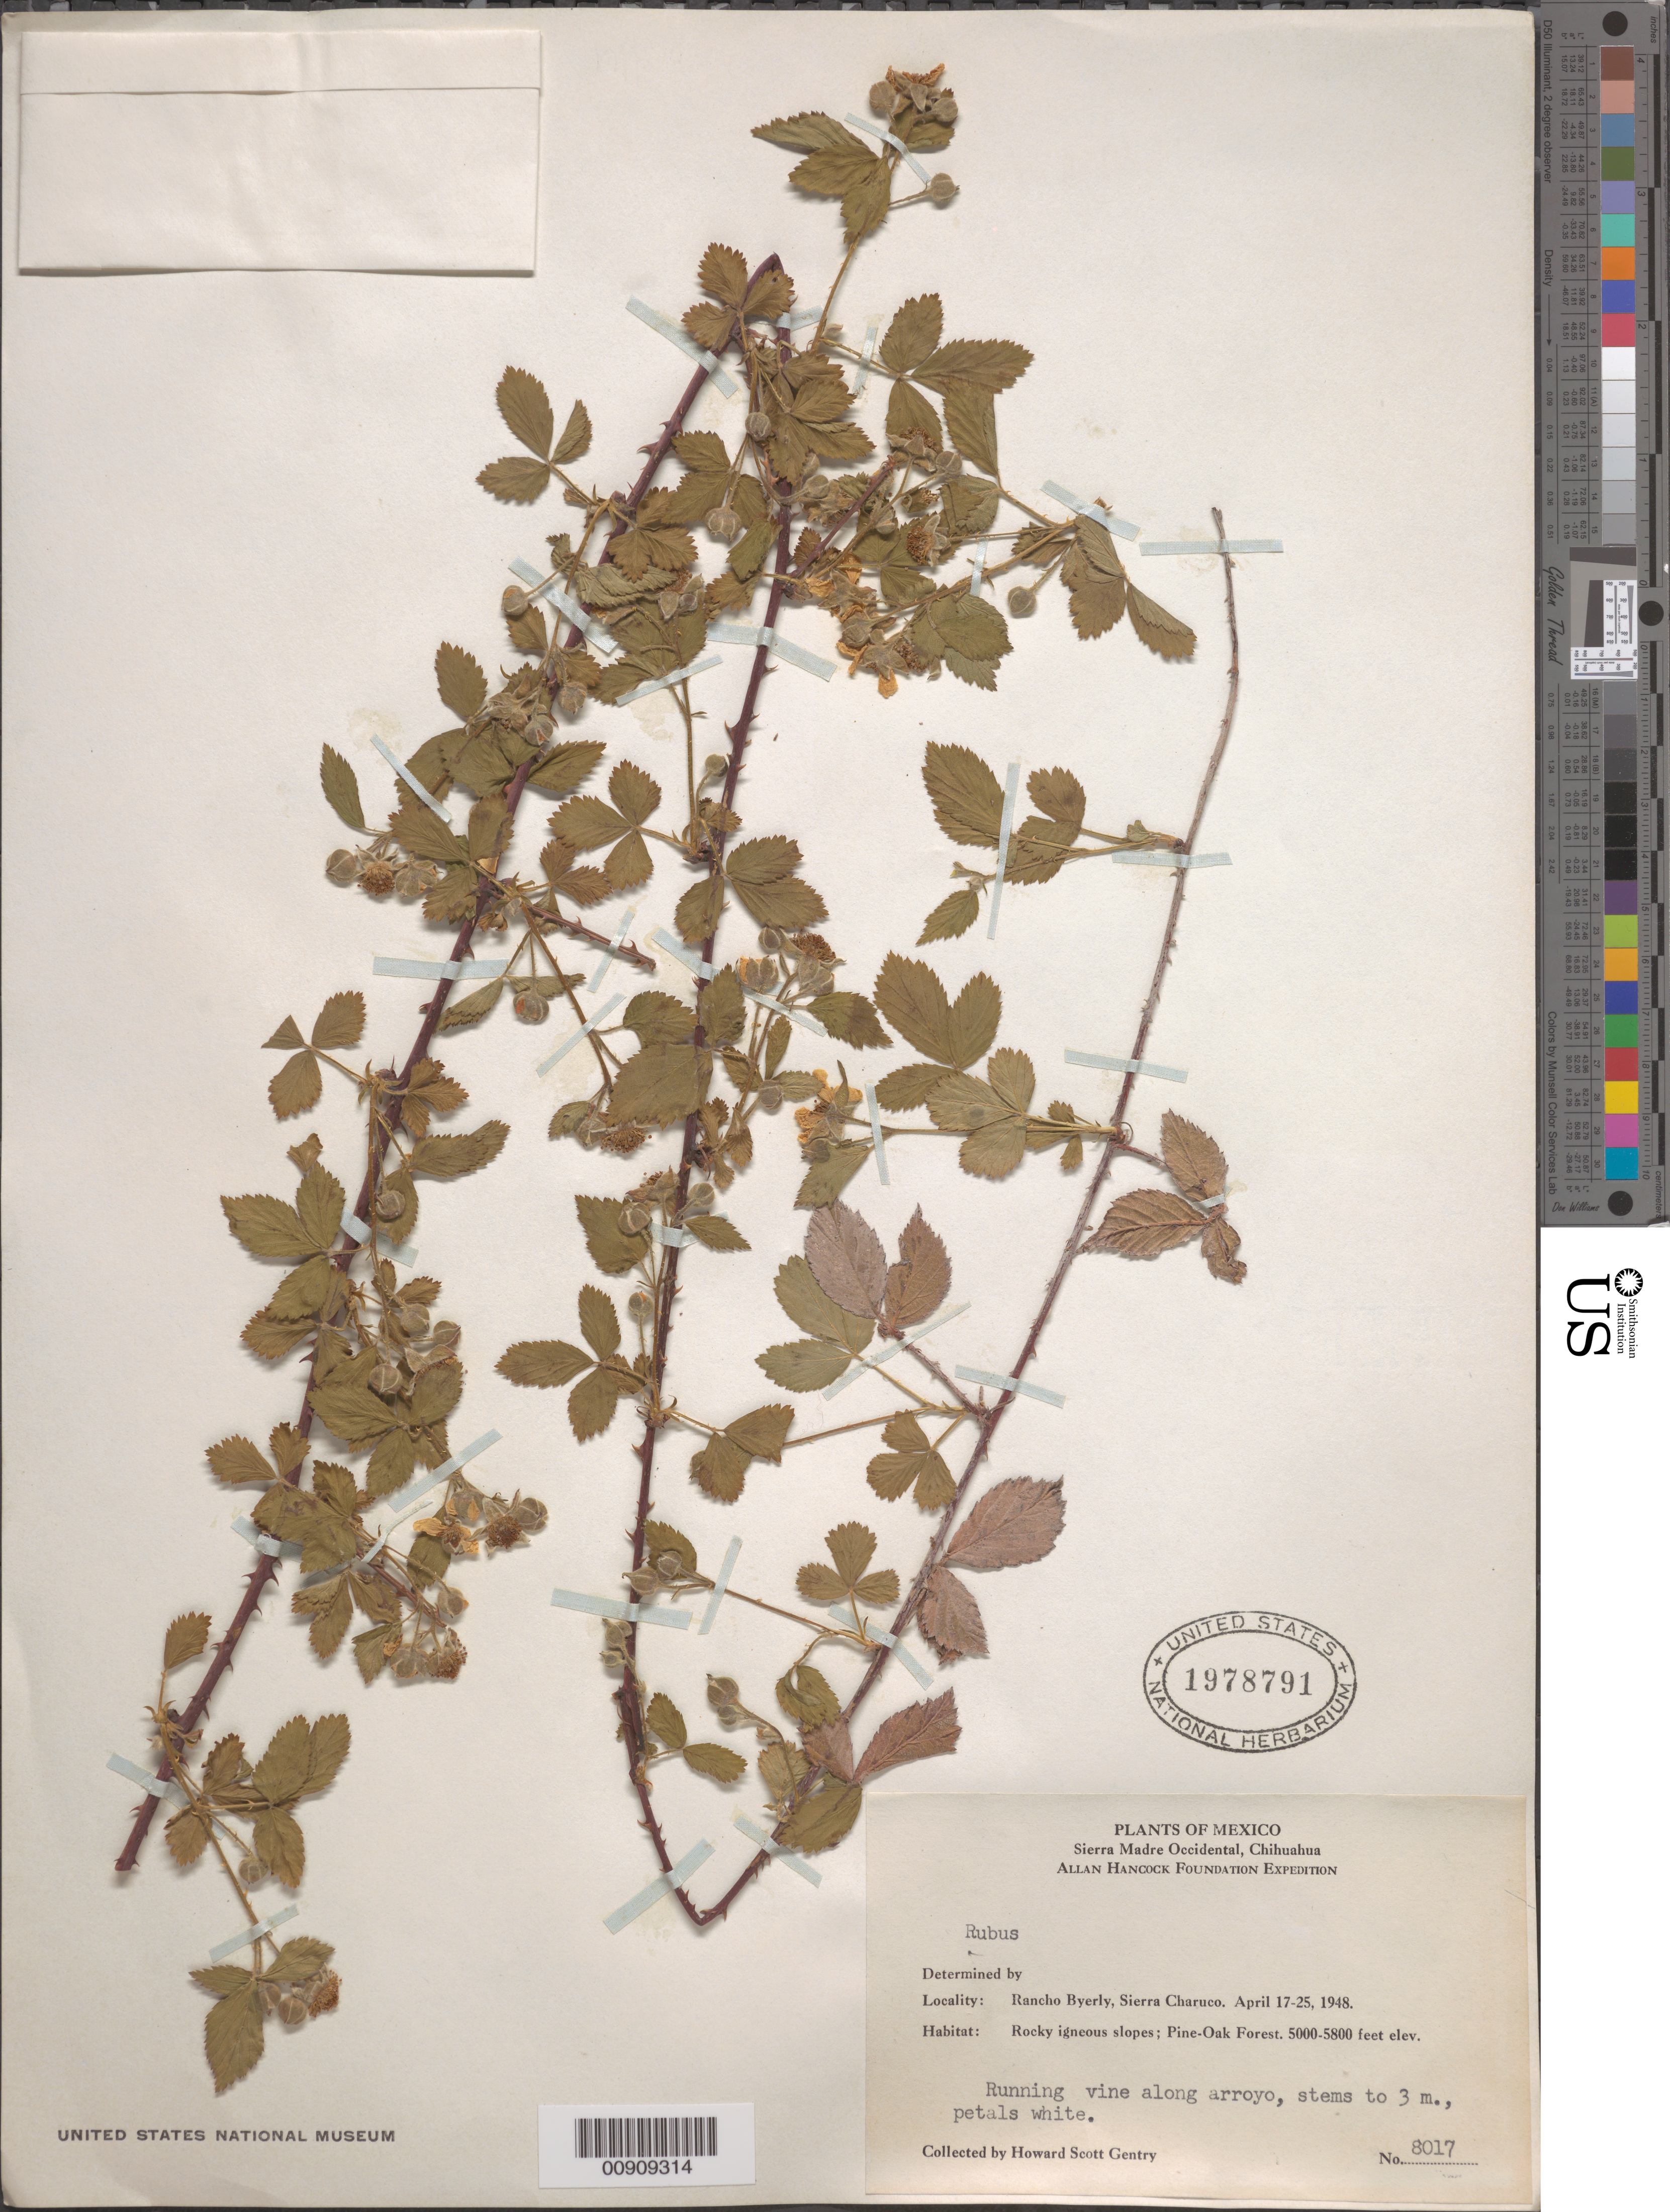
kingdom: Plantae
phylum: Tracheophyta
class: Magnoliopsida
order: Rosales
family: Rosaceae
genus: Rubus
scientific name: Rubus sp.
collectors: H. S. Gentry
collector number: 8017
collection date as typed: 17 Apr 1948 to 25 Apr 1948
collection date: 1948-04-17/1948-04-25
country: Mexico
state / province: Chihuahua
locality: Rancho Byerly, Sierra Charuco, Sierra Madre Occidental, Chihuahua.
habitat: Running vine along arroyo. Rocky igneous slopes; Pine-Oak Forest.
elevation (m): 1524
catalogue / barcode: US 1978791